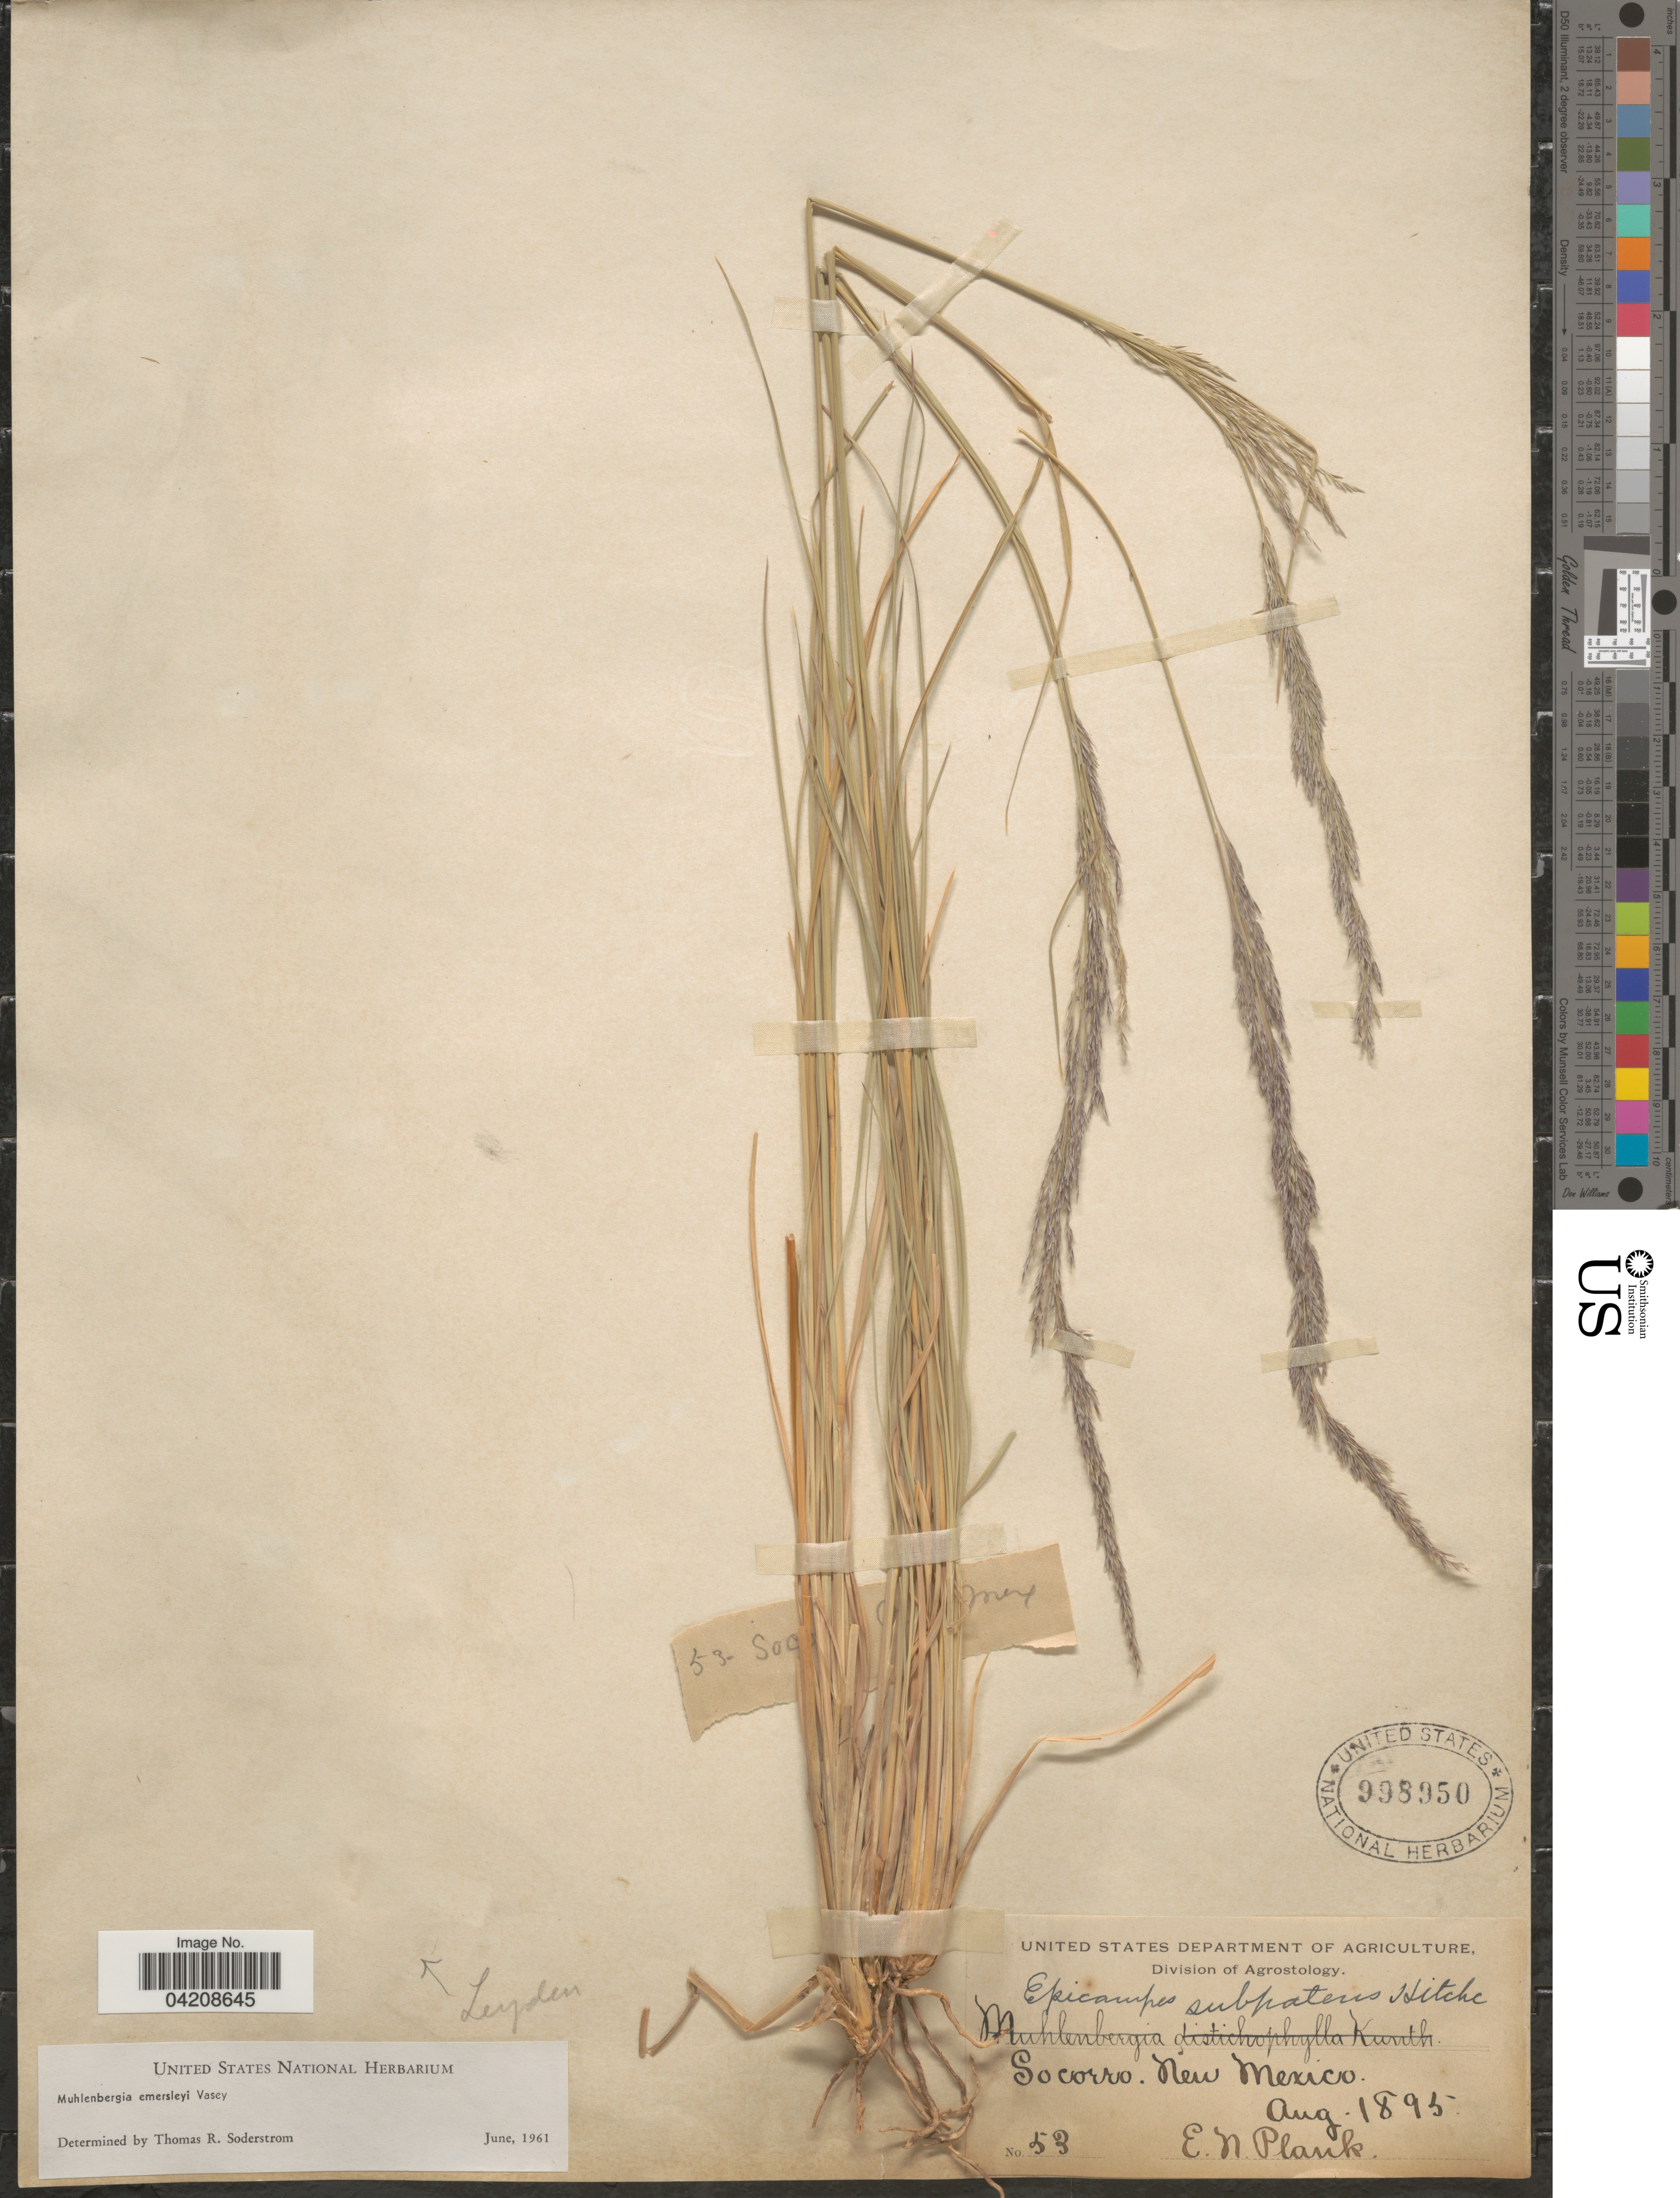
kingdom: Plantae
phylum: Tracheophyta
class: Liliopsida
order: Poales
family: Poaceae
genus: Muhlenbergia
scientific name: Muhlenbergia emersleyi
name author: Vasey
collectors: E. Plank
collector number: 53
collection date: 1895-08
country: United States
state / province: New Mexico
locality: Socorro.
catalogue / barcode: US 998950